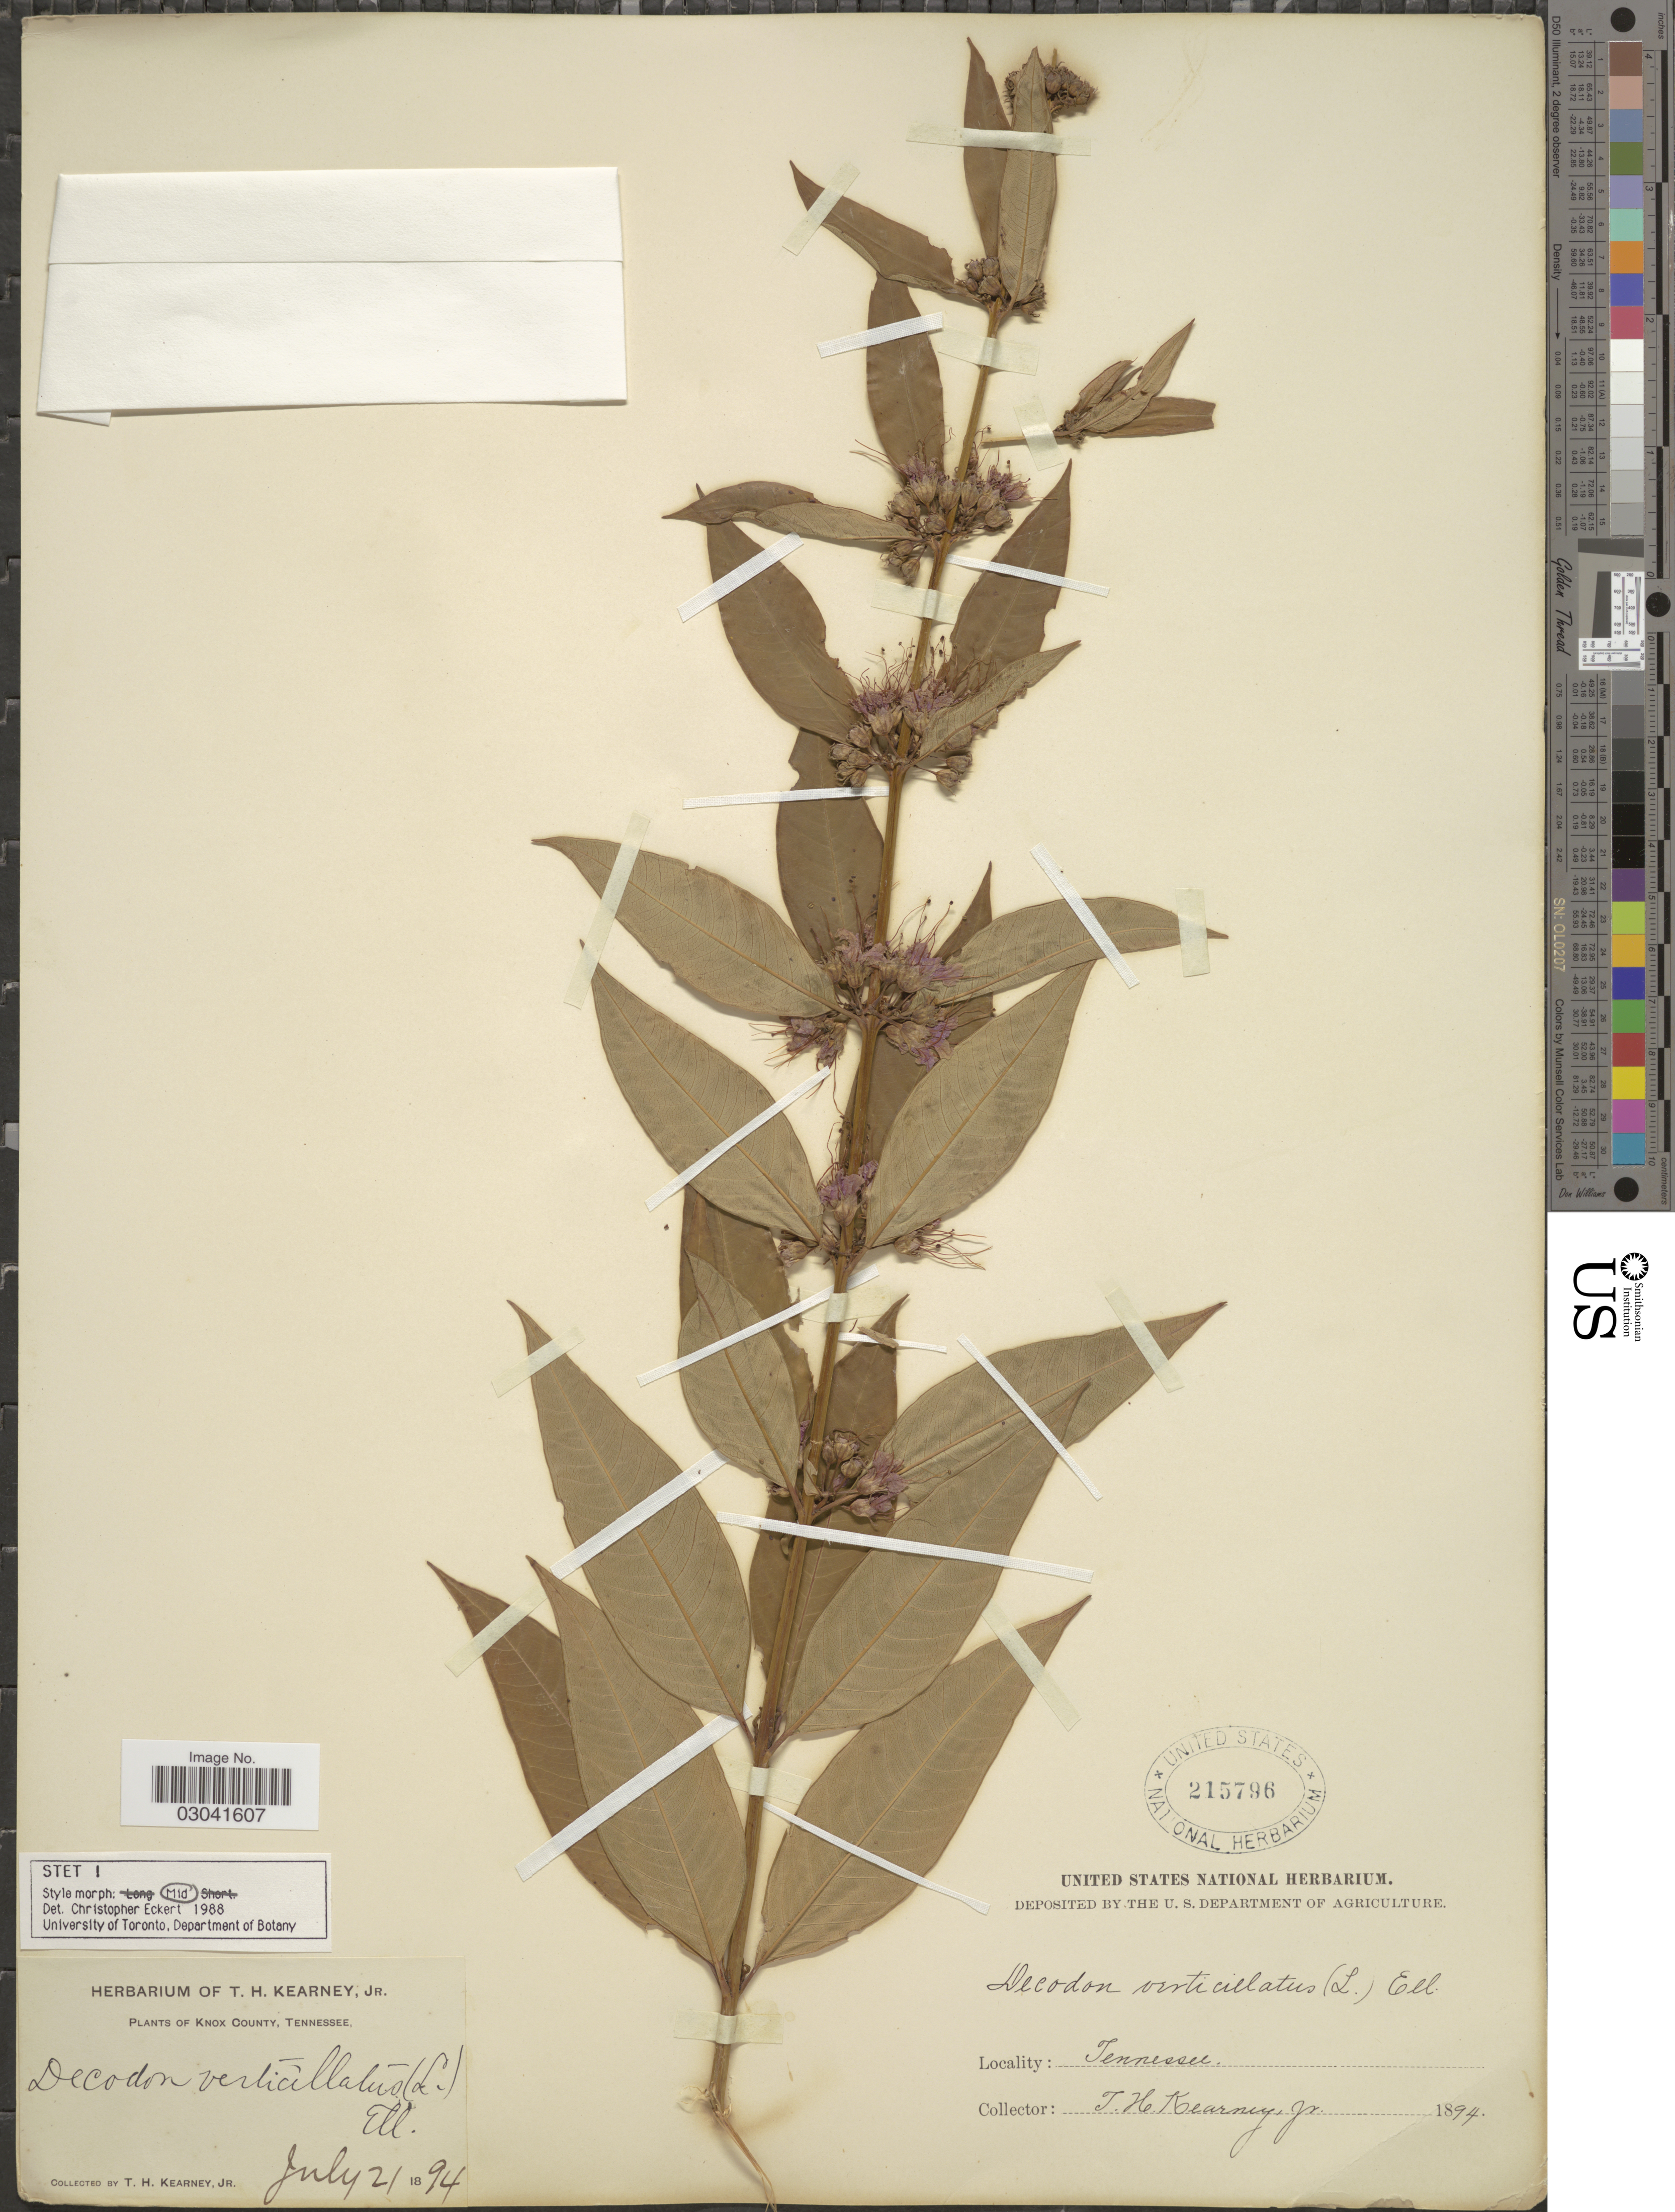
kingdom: Plantae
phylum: Tracheophyta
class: Magnoliopsida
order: Myrtales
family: Lythraceae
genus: Decodon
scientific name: Decodon verticillatus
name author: (L.) Elliott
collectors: T. H. Kearney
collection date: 1894-07-21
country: United States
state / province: Tennessee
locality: Knox County.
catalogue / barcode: US 215796